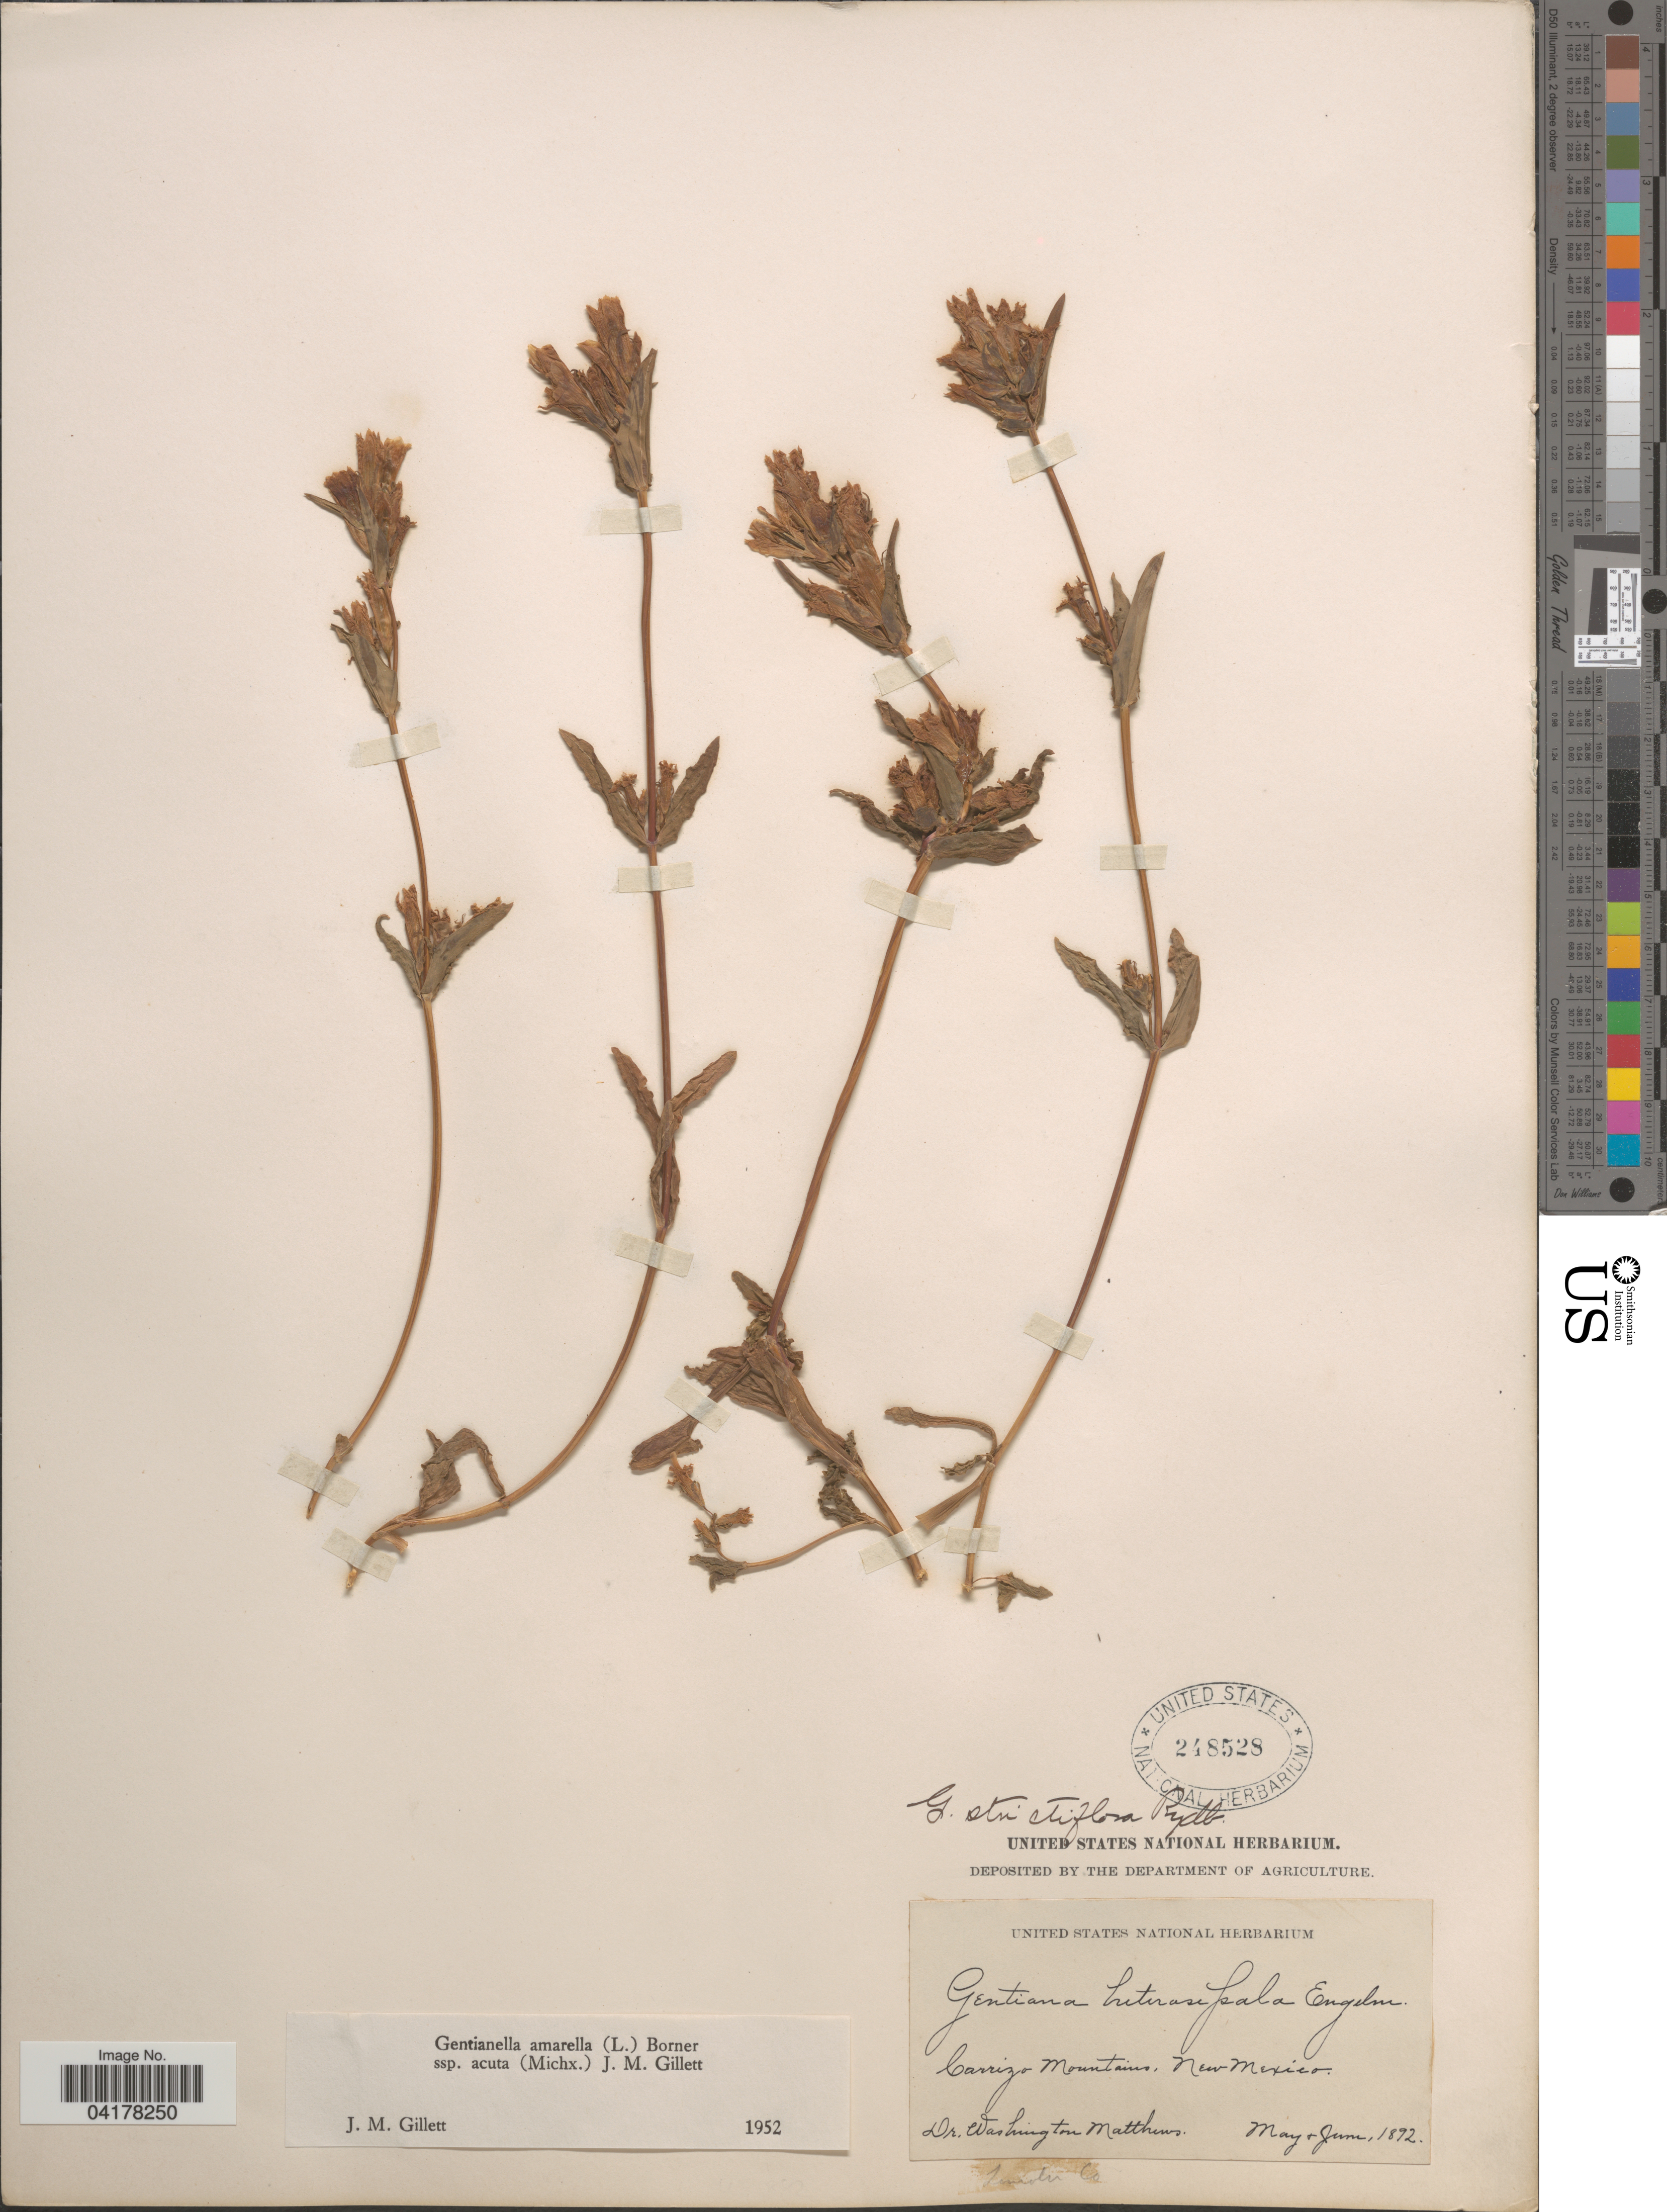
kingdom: Plantae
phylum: Tracheophyta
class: Magnoliopsida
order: Gentianales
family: Gentianaceae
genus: Gentianella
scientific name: Gentianella amarella subsp. acuta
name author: (Michx.) J.M. Gillett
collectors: W. Matthews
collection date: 1892-05/1892-06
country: United States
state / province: New Mexico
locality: Carrizo Mountains. Lincoln Co.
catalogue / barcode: US 248528